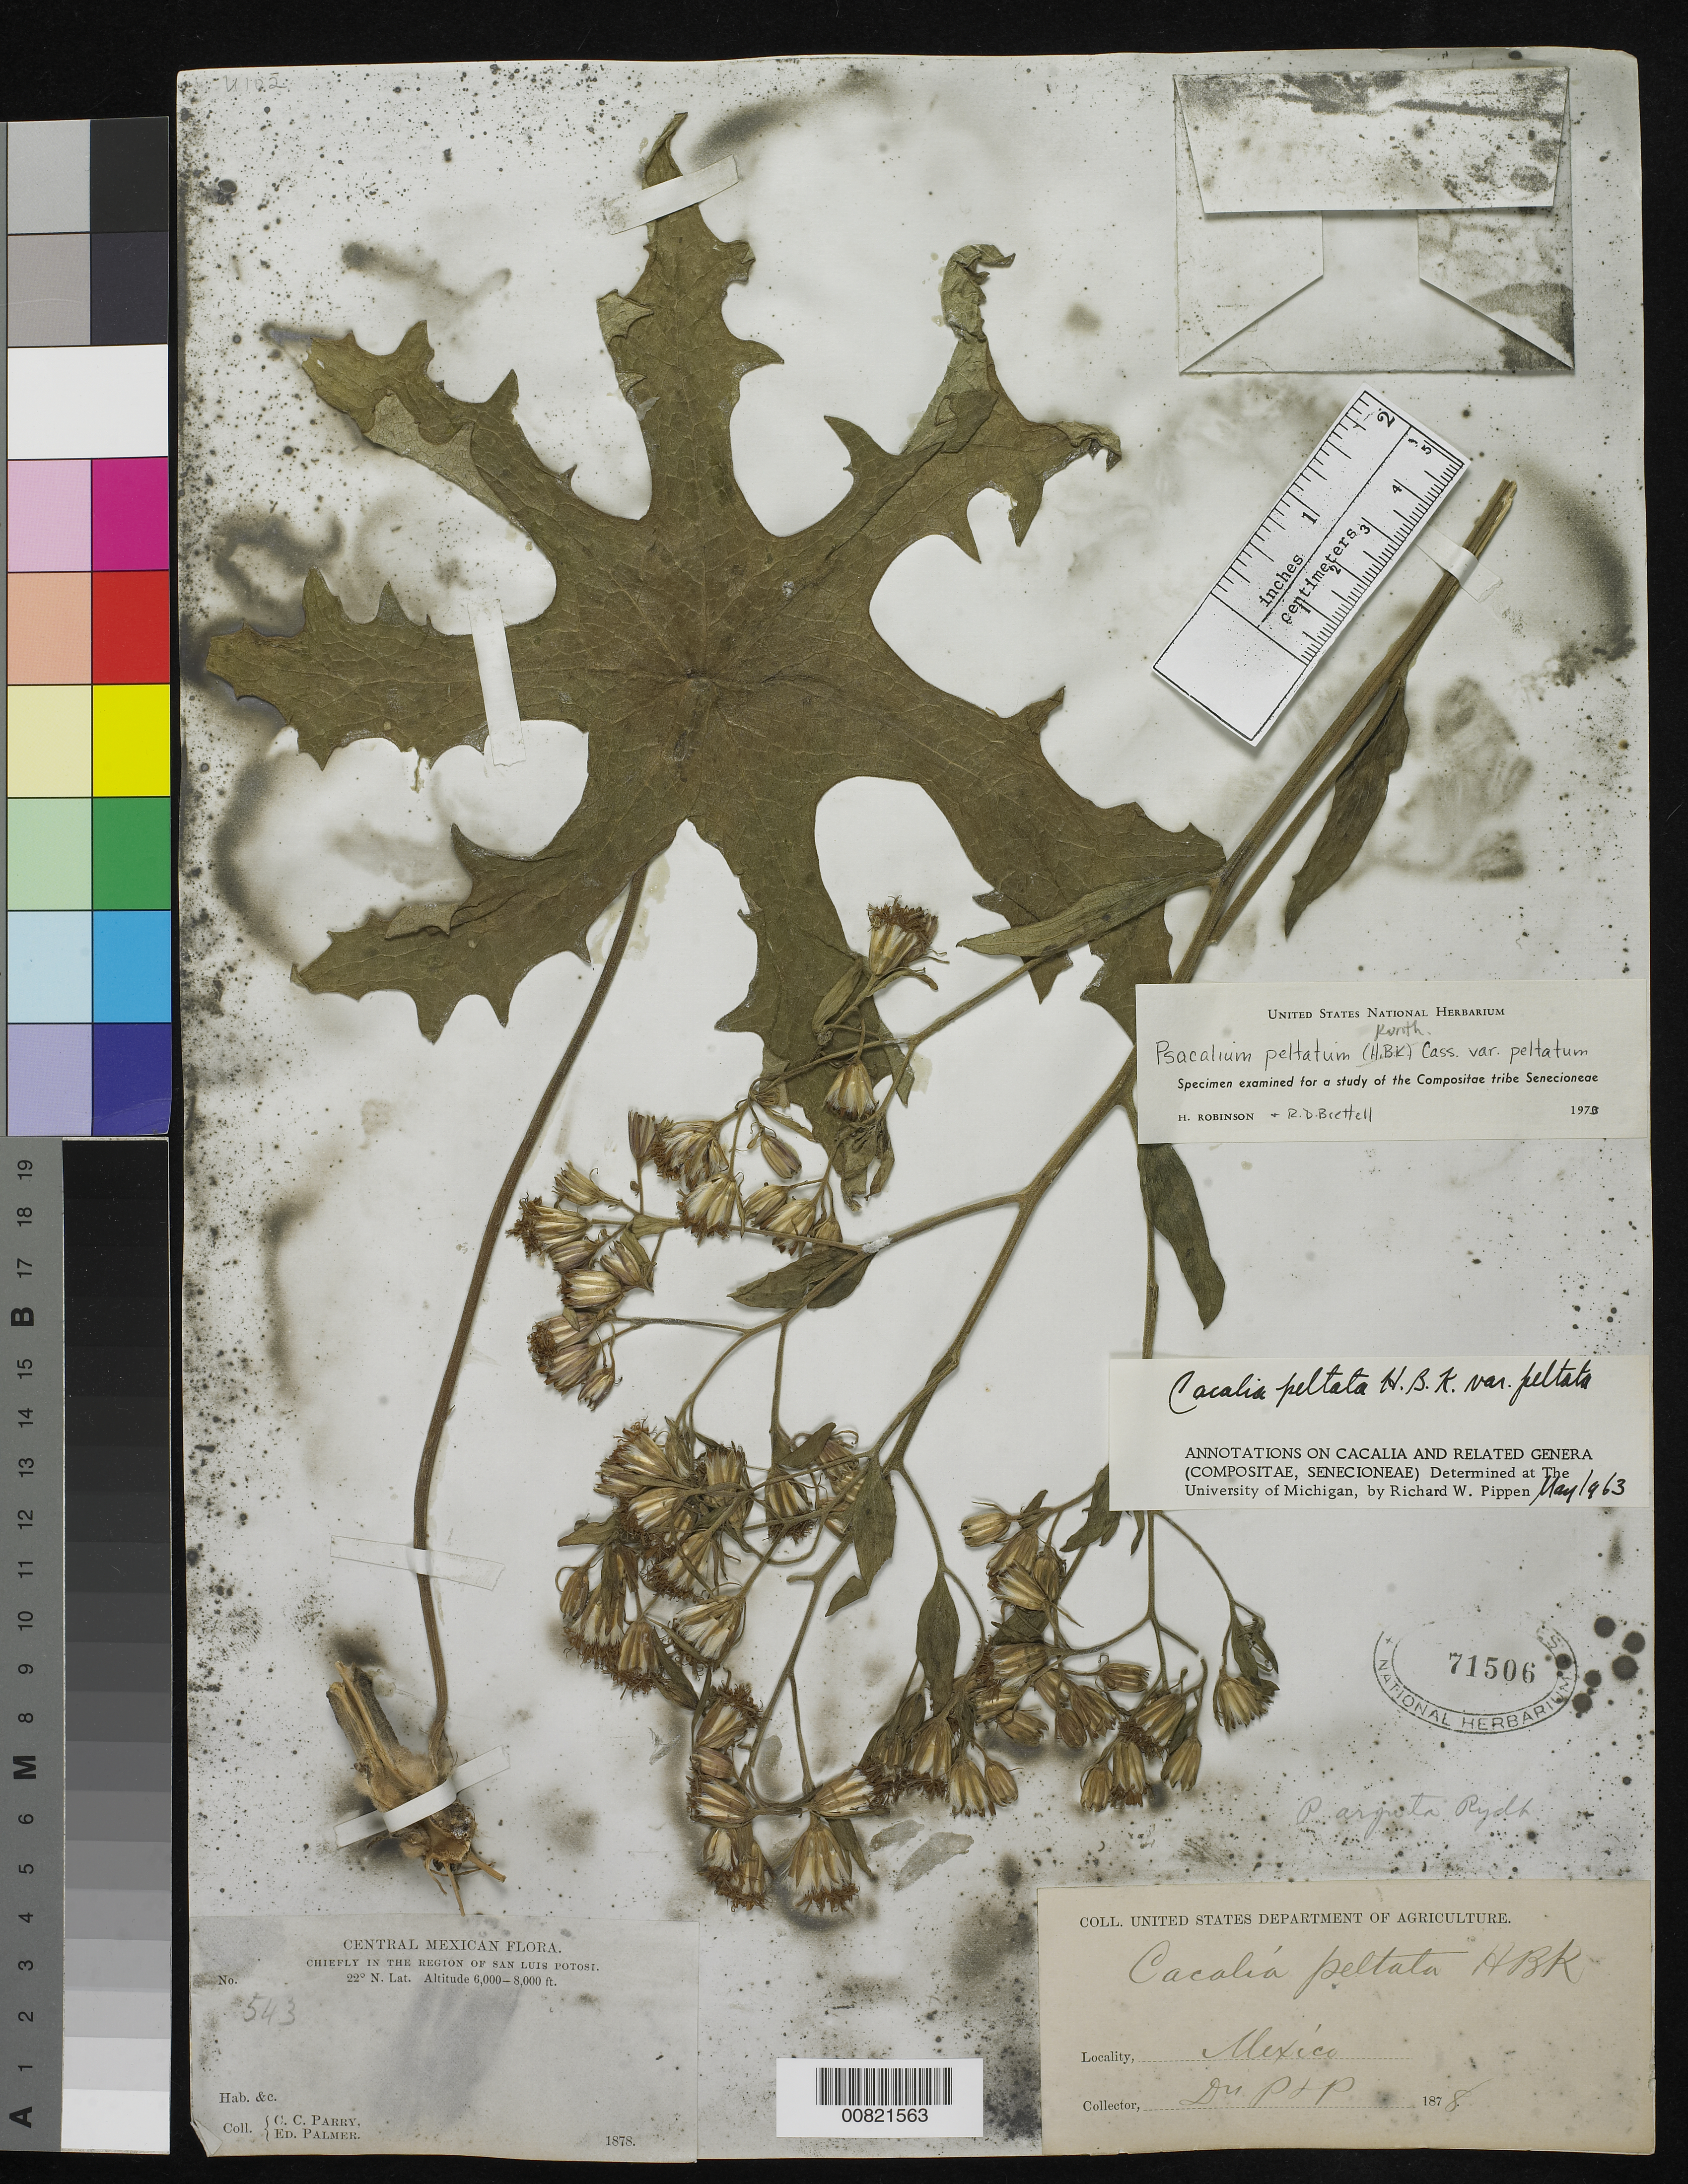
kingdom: Plantae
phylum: Tracheophyta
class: Magnoliopsida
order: Asterales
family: Asteraceae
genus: Psacalium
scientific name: Psacalium peltatum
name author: Cass.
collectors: C. C. Parry & E. Palmer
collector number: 543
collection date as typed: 1878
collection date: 1878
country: Mexico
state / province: San Luis Potosí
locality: Chiefly in the region of San Luis Potosí.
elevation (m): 1829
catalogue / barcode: US 71506